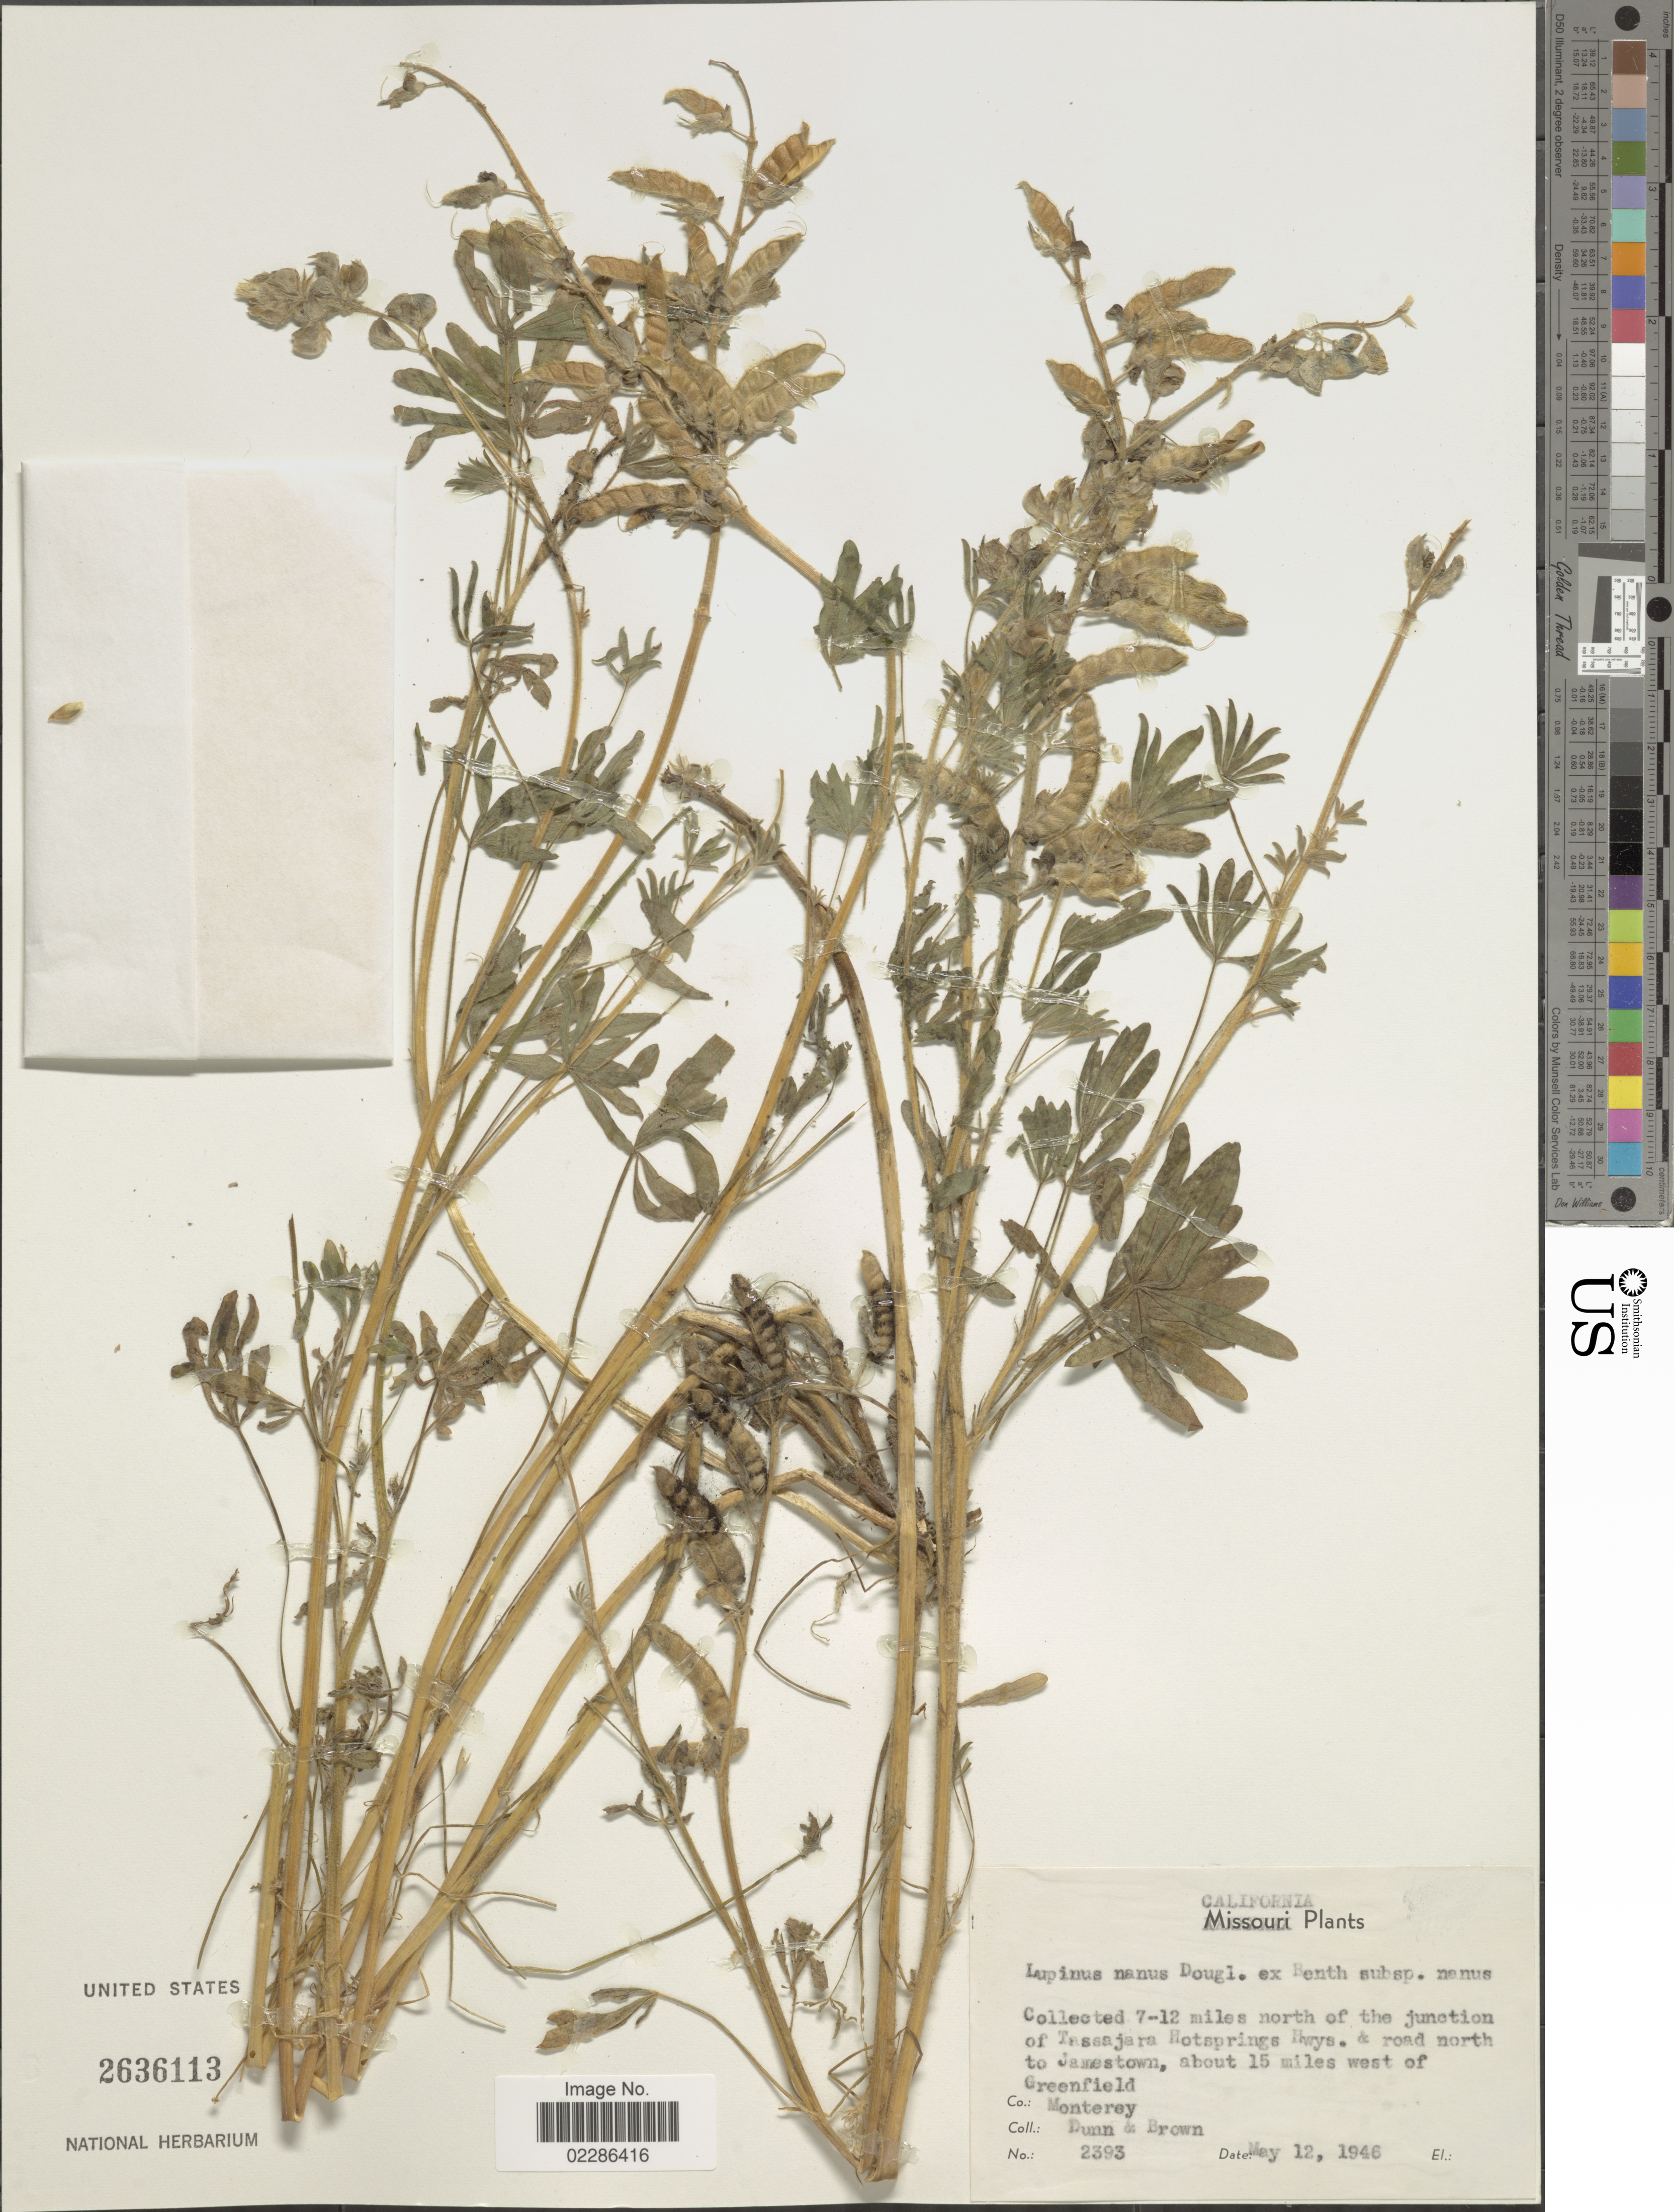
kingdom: Plantae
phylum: Tracheophyta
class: Magnoliopsida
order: Fabales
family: Fabaceae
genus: Lupinus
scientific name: Lupinus nanus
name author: Douglas ex Benth.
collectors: -- Dunn & -- Brown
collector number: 2393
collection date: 1946-05-12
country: United States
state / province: California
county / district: Monterey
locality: Collected 7-12 miles north of the junction of Tasanjara Hotsprings Hwys. & road north to Jamestown, about 15 miles west of Greenfield, Co: Monterey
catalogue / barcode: US 2636113